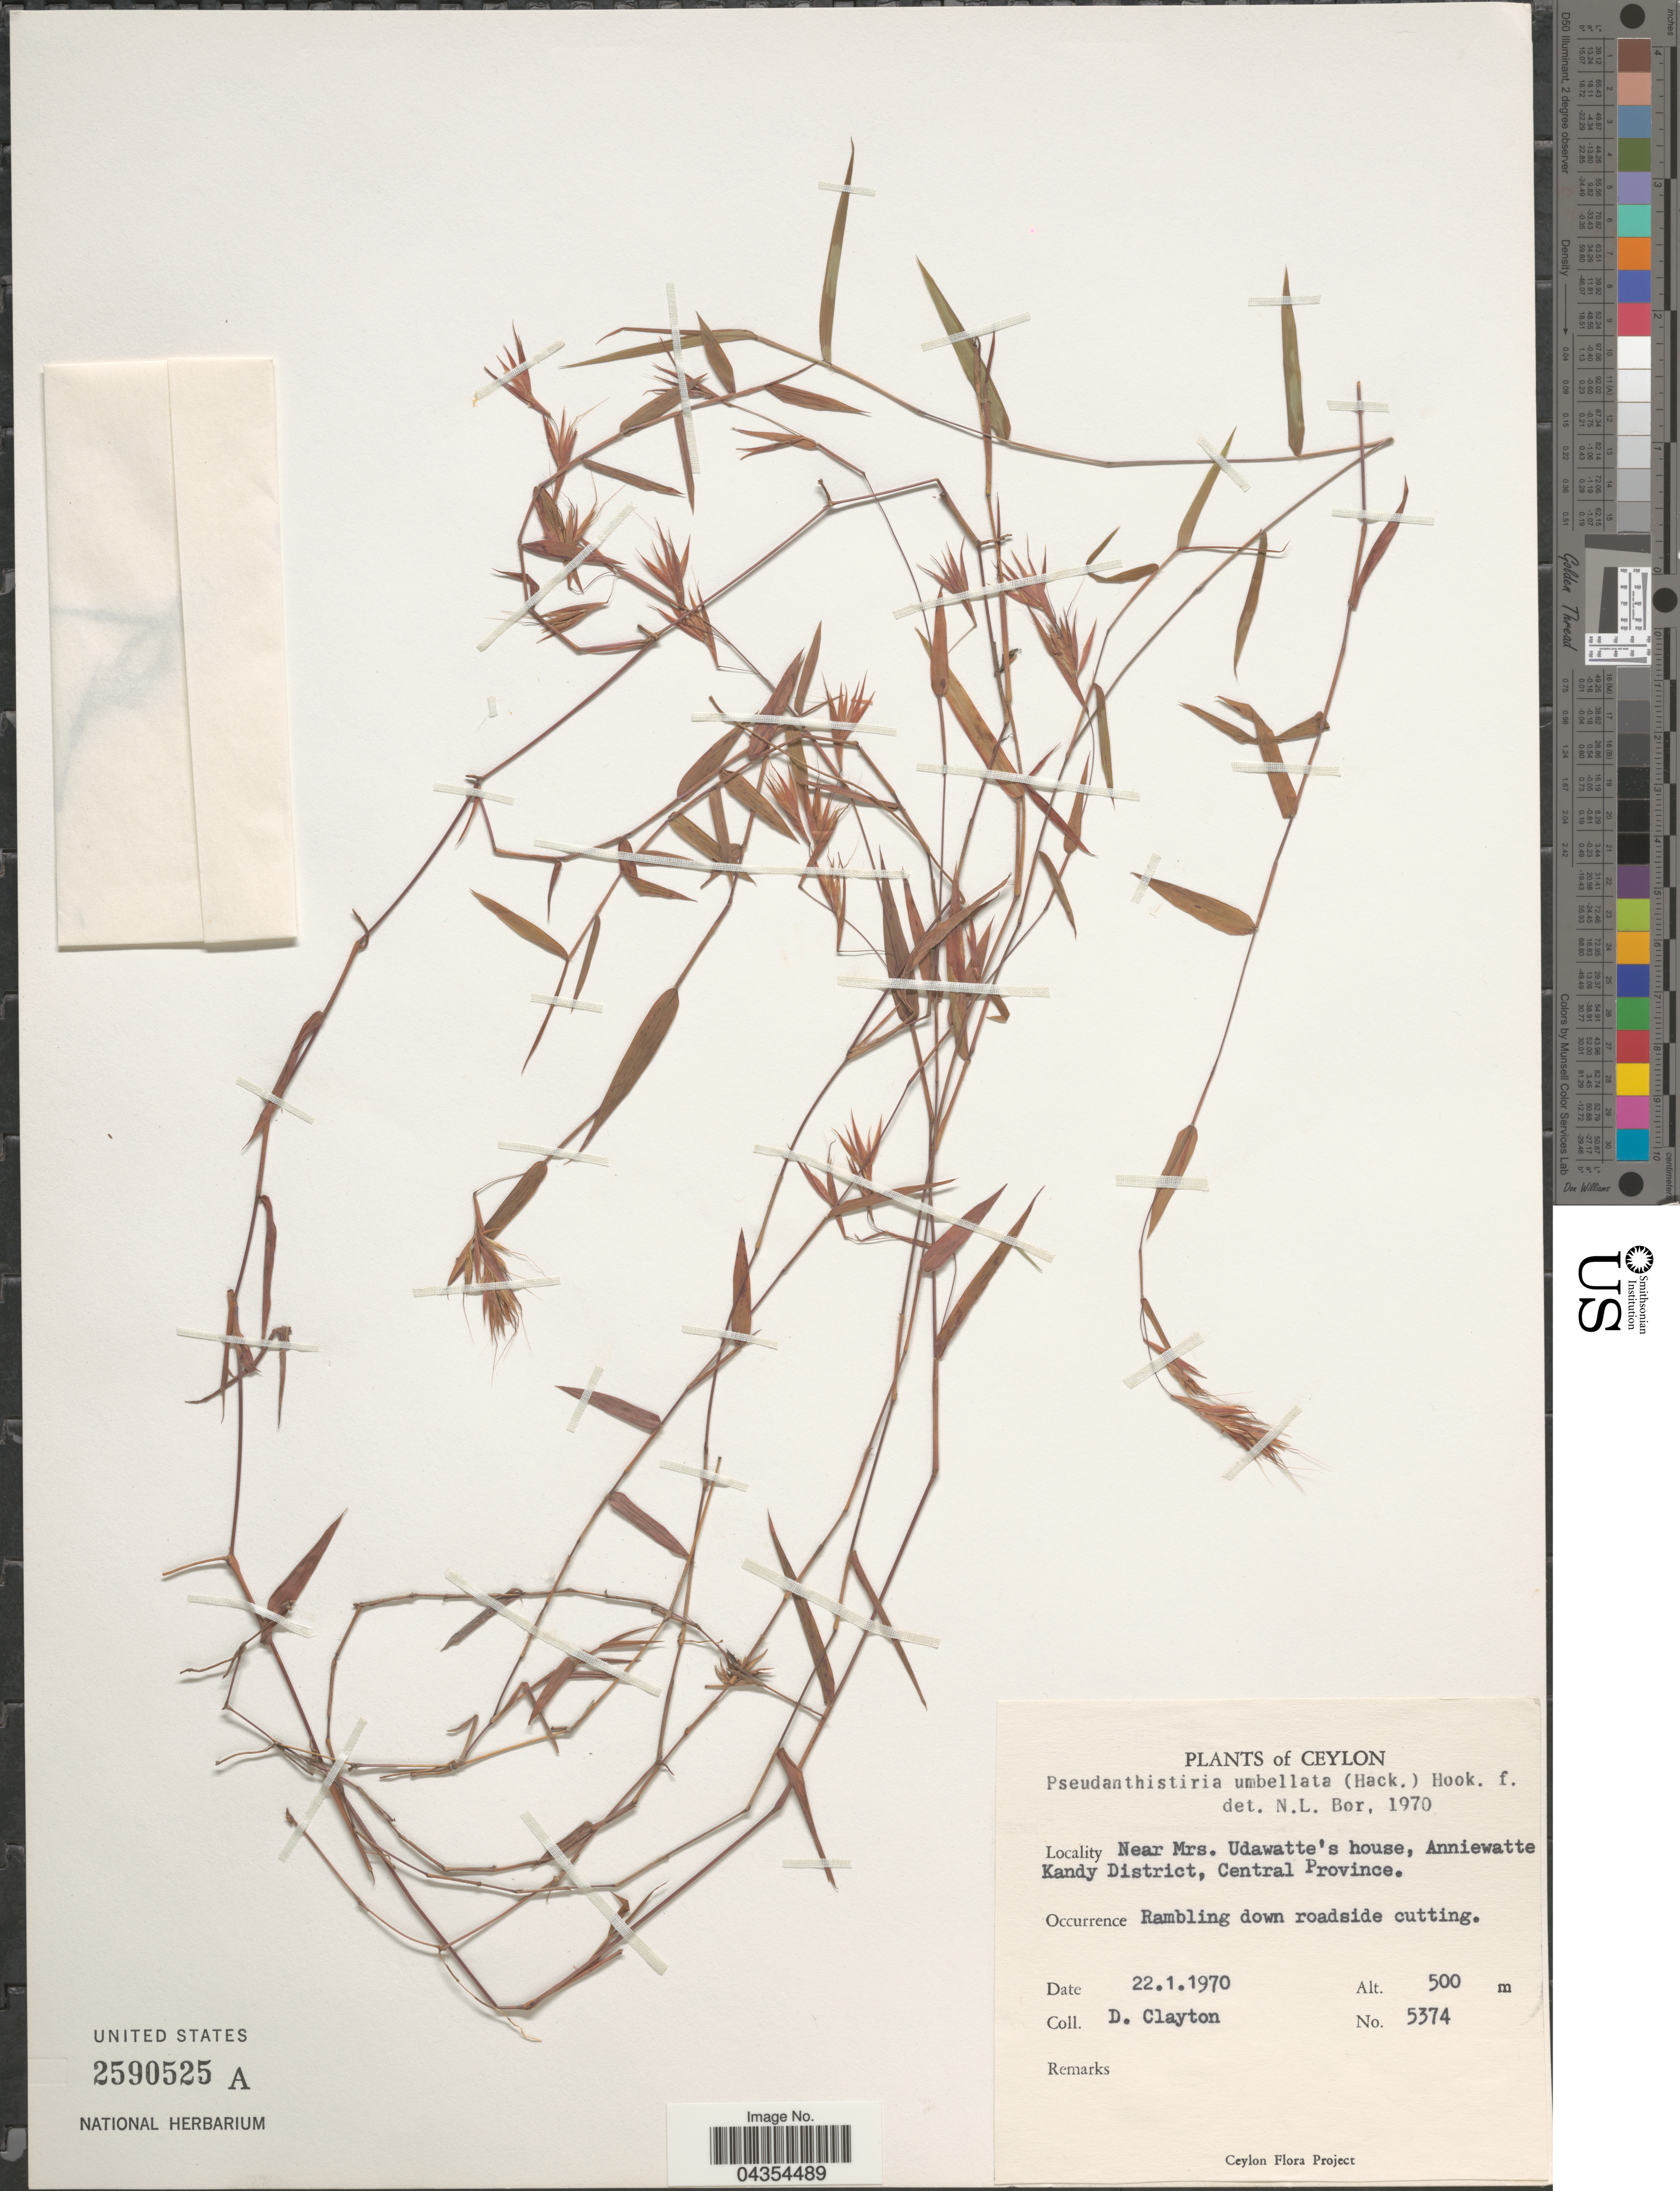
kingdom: Plantae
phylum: Tracheophyta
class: Liliopsida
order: Poales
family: Poaceae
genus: Pseudanthistiria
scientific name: Pseudanthistiria umbellata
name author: Hook. f.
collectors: D. Clayton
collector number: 5374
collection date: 1970-01-22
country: Sri Lanka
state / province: Central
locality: Ceylon. Near Mrs. Udawatte's house, Anniewatte Kandy District.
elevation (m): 500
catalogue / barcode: US 2590525A